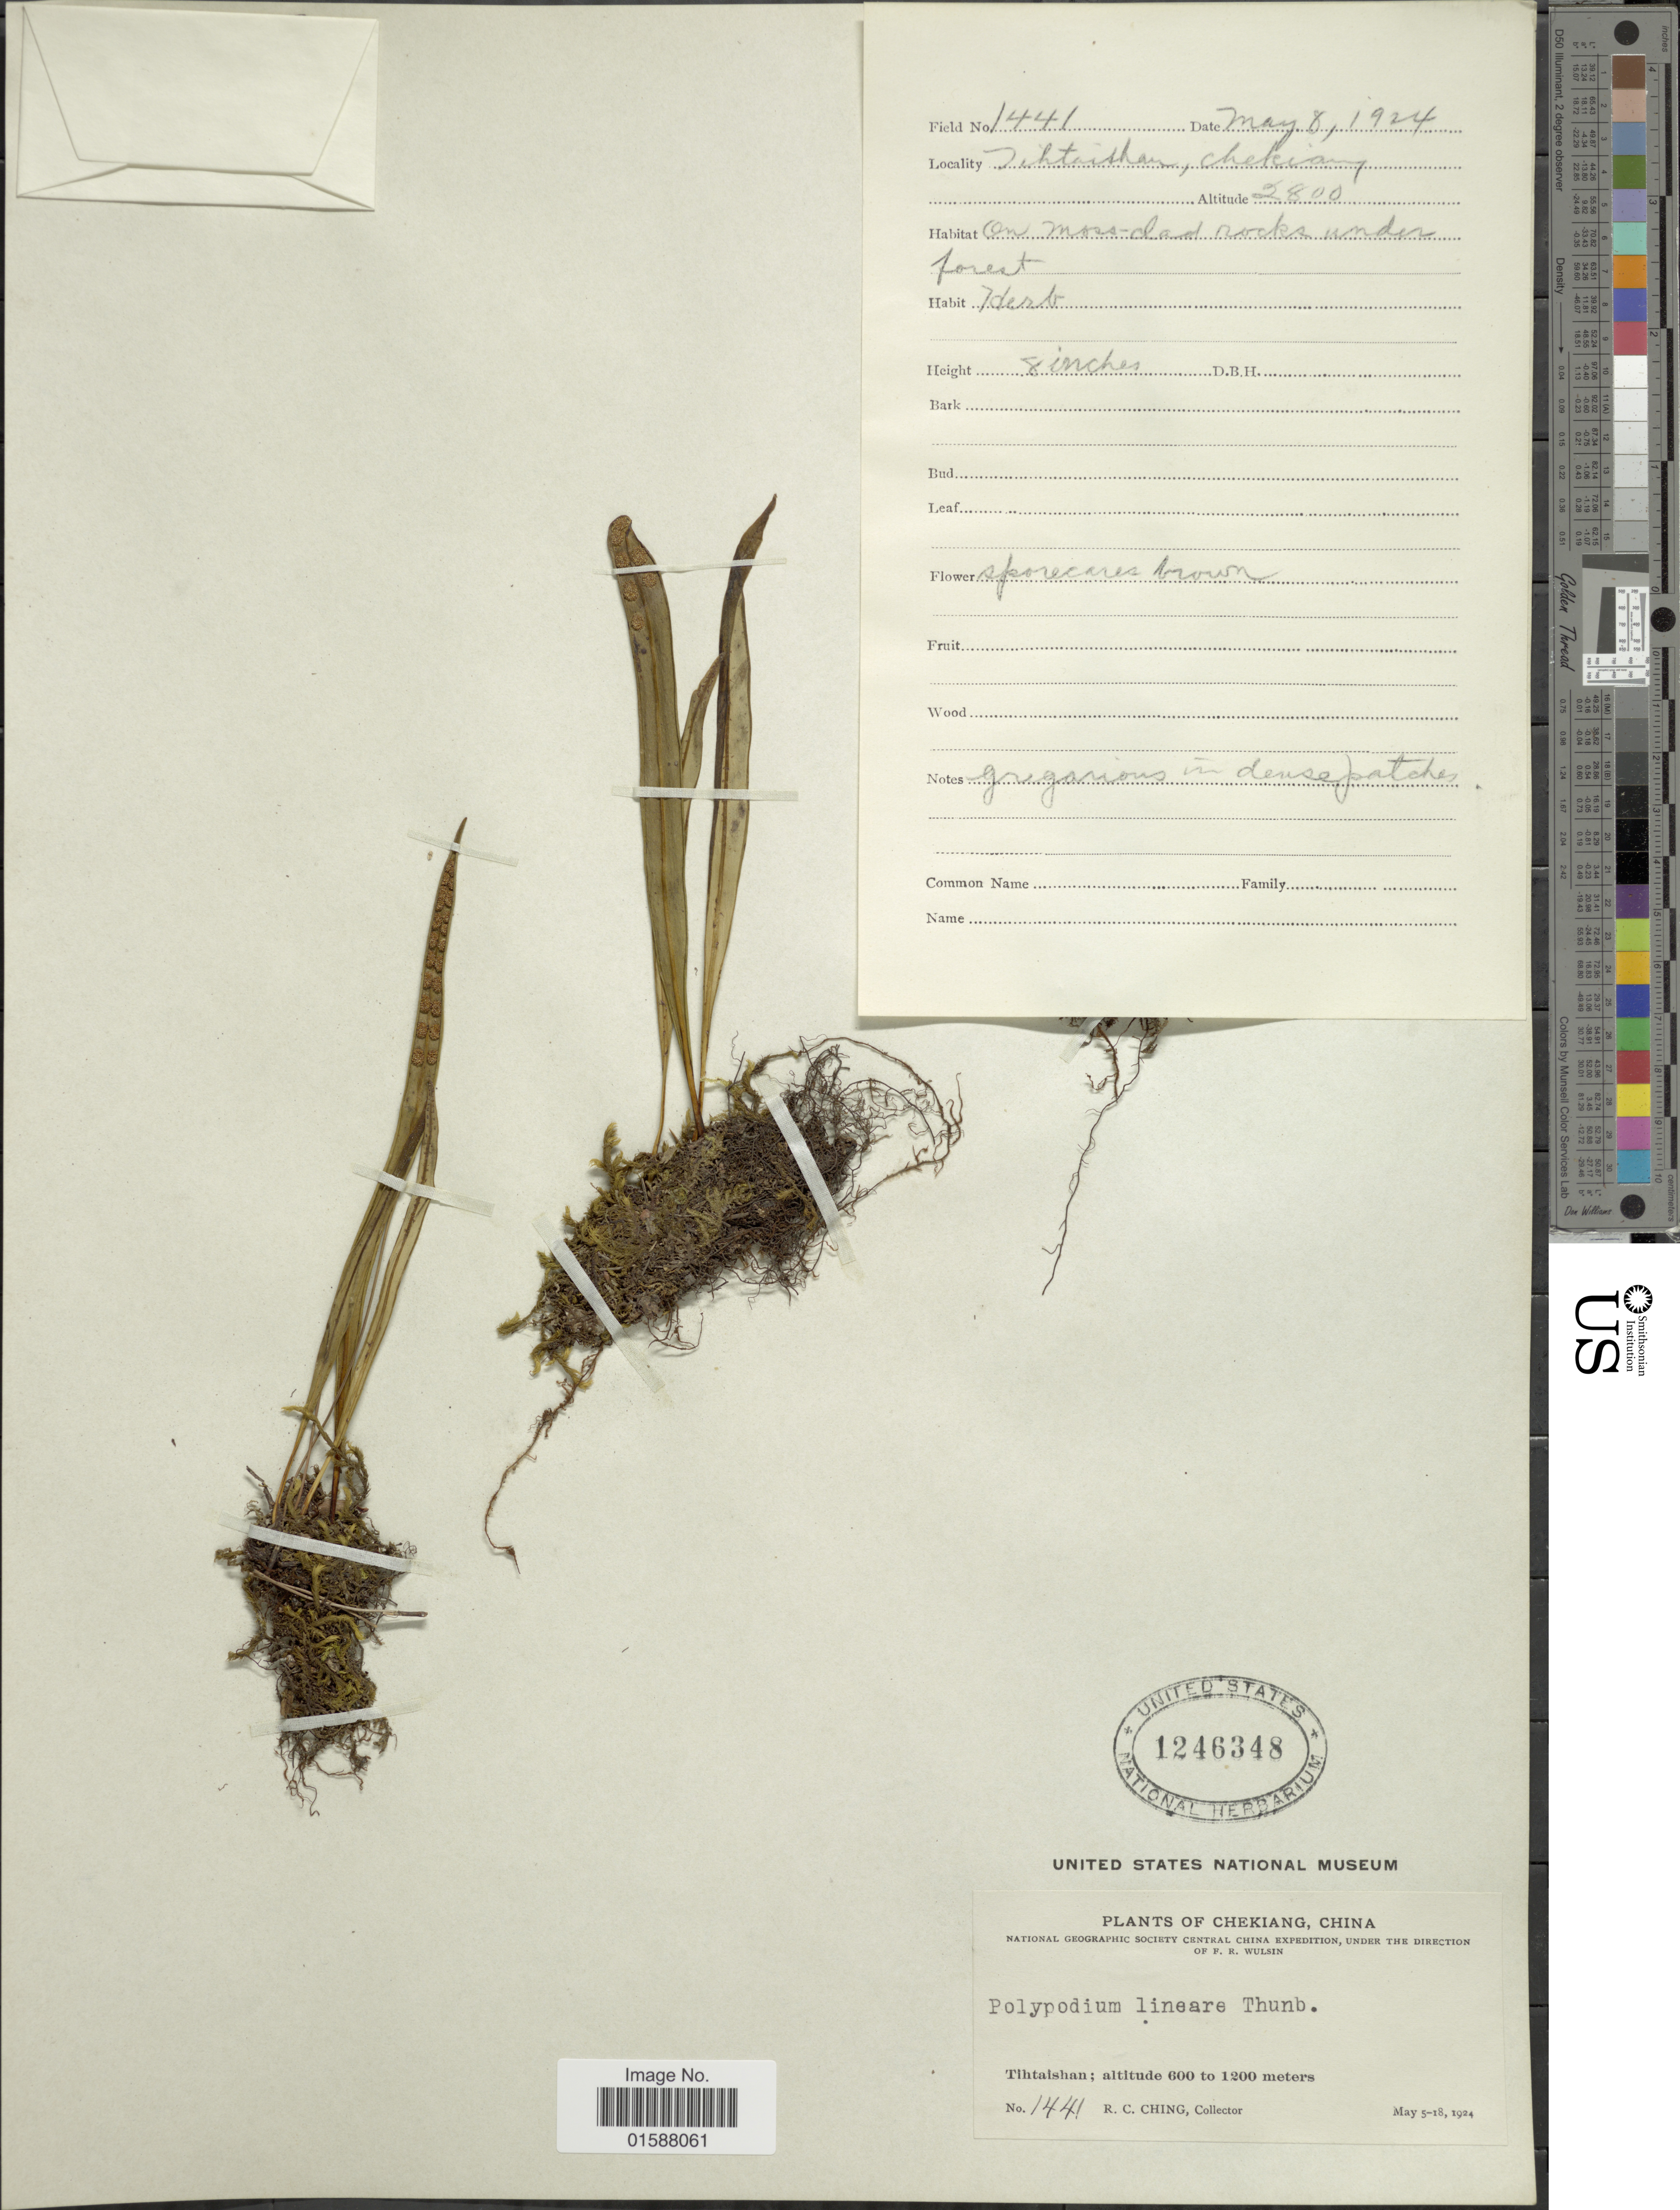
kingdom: Plantae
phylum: Tracheophyta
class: Polypodiopsida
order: Polypodiales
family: Polypodiaceae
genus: Lepisorus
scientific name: Lepisorus thunbergianus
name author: (Kaulf.) Ching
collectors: R. C. Ching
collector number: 1441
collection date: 1924-05-05/1924-05-18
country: China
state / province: Zhejiang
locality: Chekiang. Tihtaishan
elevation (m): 600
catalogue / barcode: US 1246348